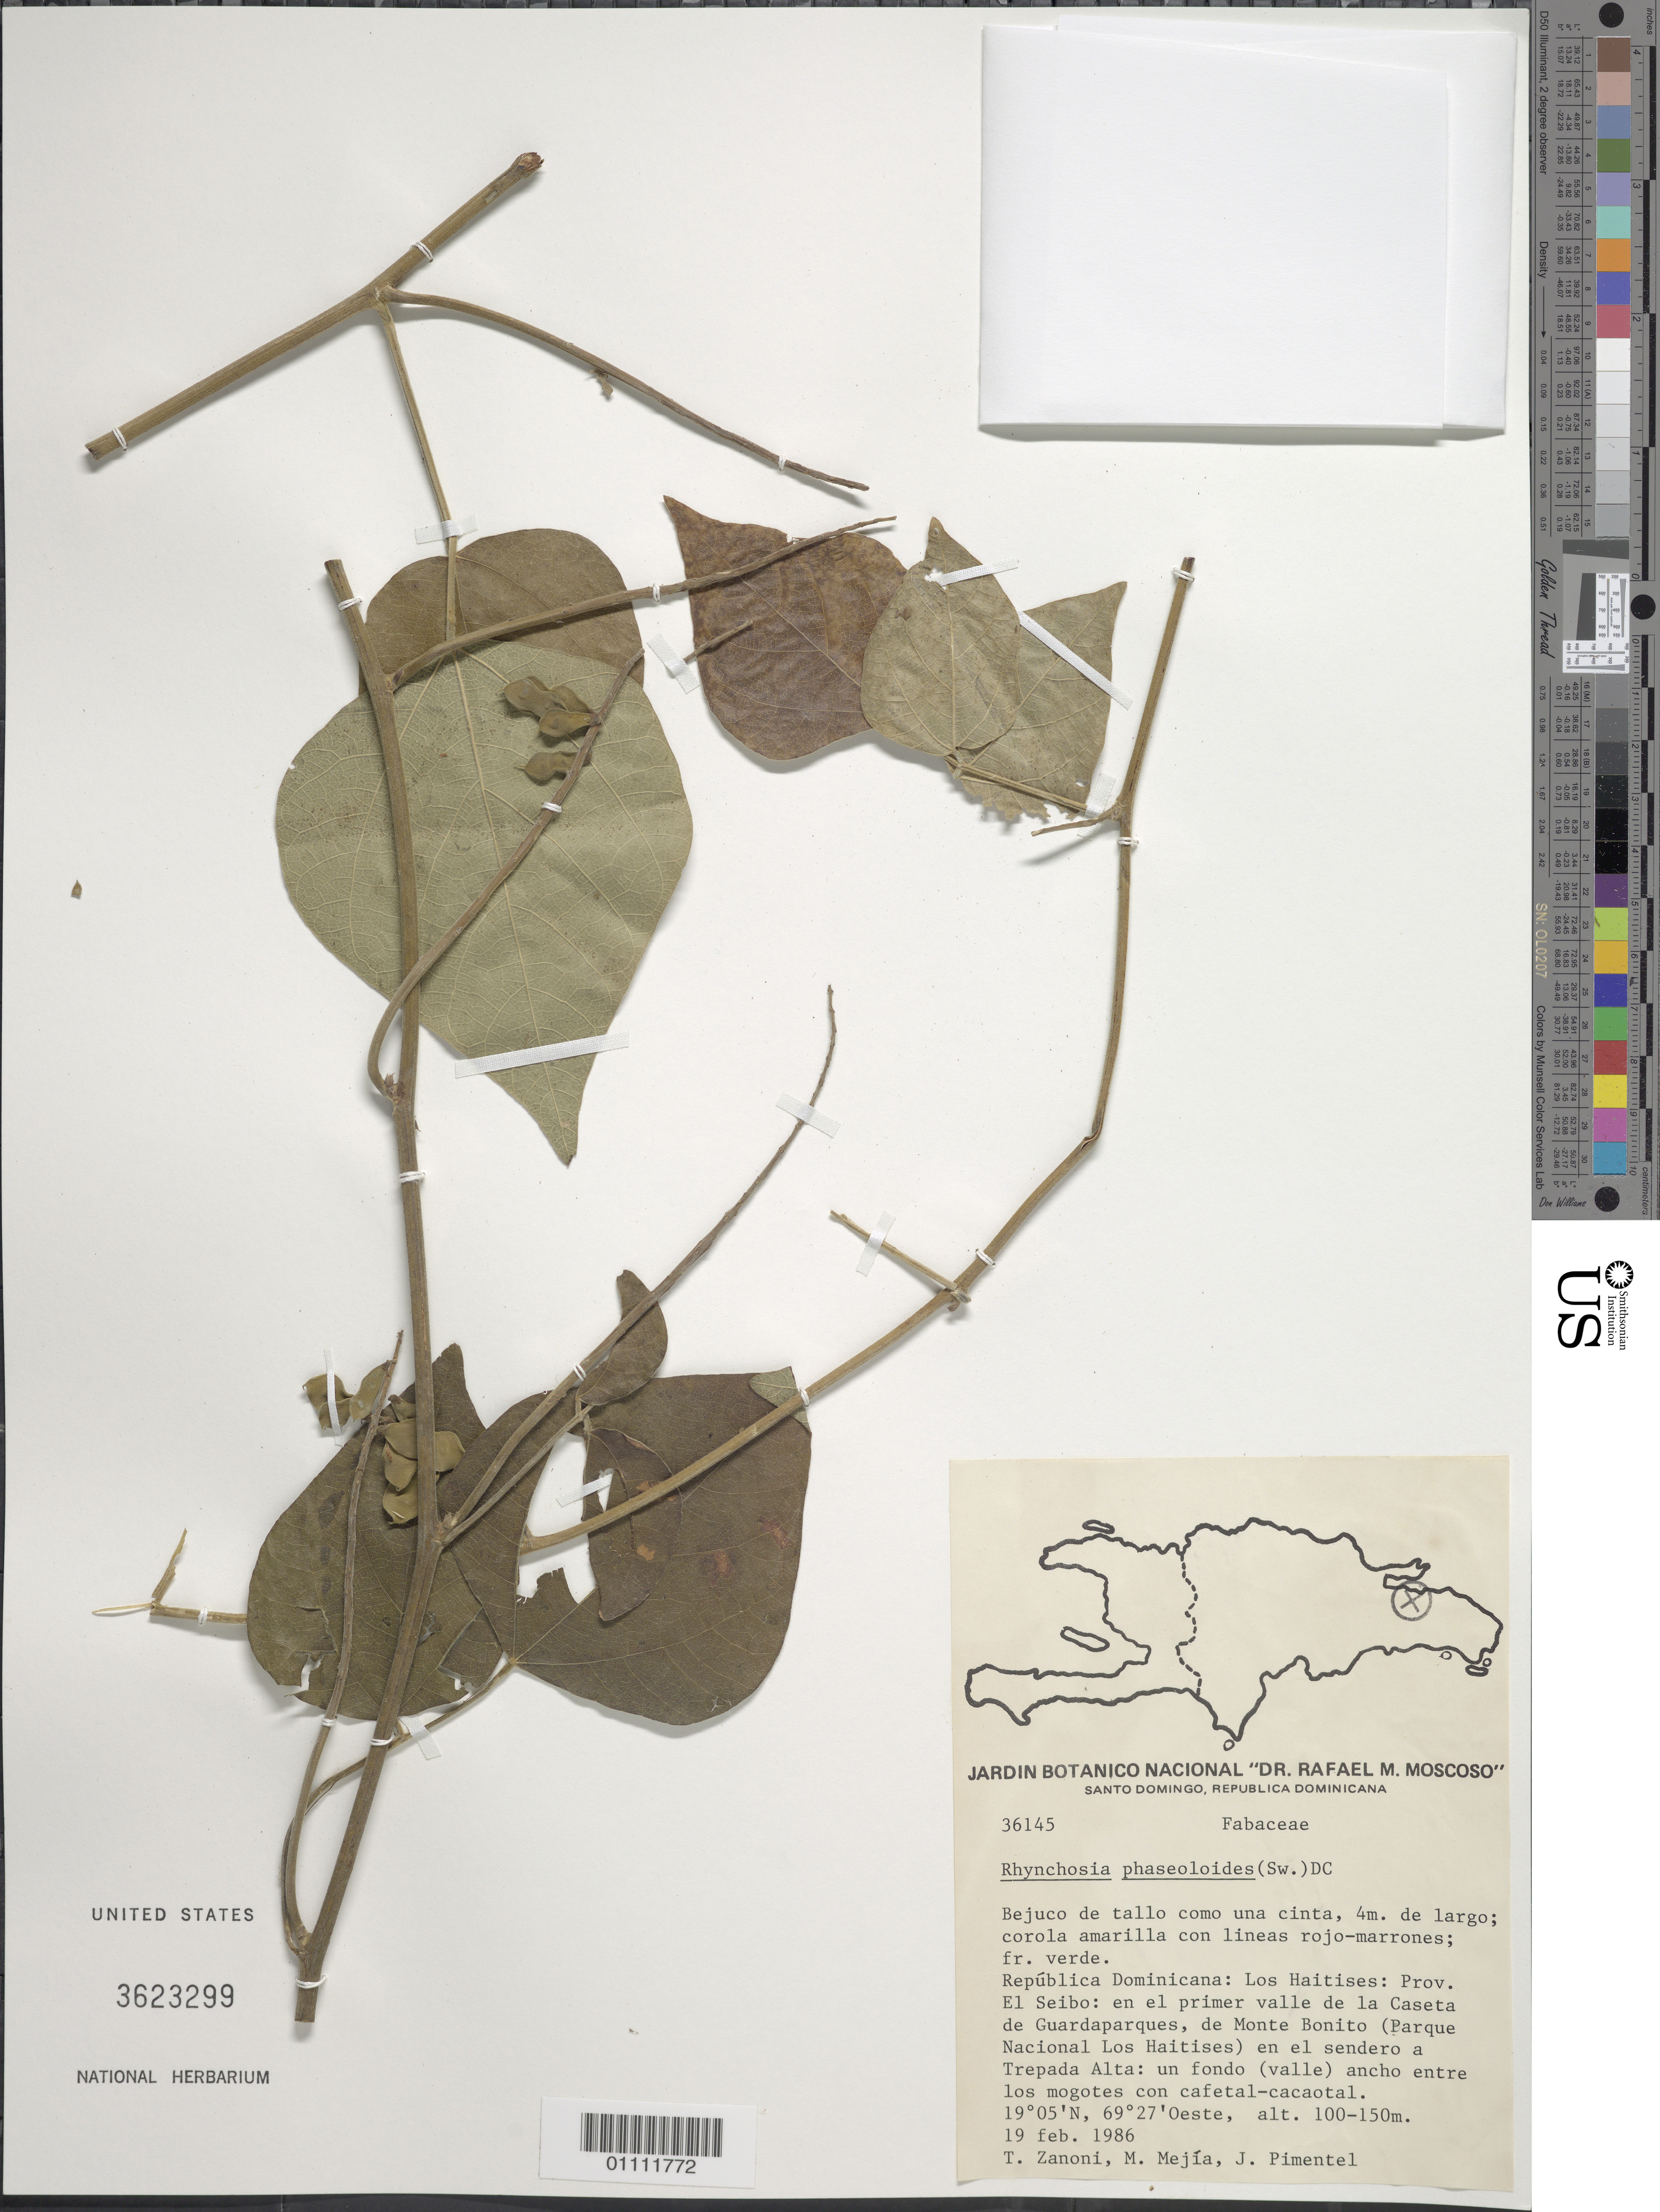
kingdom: Plantae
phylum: Tracheophyta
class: Magnoliopsida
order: Fabales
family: Fabaceae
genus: Rhynchosia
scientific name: Rhynchosia phaseoloides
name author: (Sw.) DC.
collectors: T. A. Zanoni, M. Mejia, J. Pimentel & R. G. García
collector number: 36145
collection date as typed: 19 Feb 1986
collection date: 1986-02-19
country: Dominican Republic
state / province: El Seibo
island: Hispaniola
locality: Los Haitises, en el primer valle de la Caseta de Guardaparques, de Monte Bonito (Parque Nacional Los Haitises) en el sendero a Trepada Alta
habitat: Un fondo (valle) ancho entre los mogotes con cafetal-cacaotal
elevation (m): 100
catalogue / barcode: US 3623299